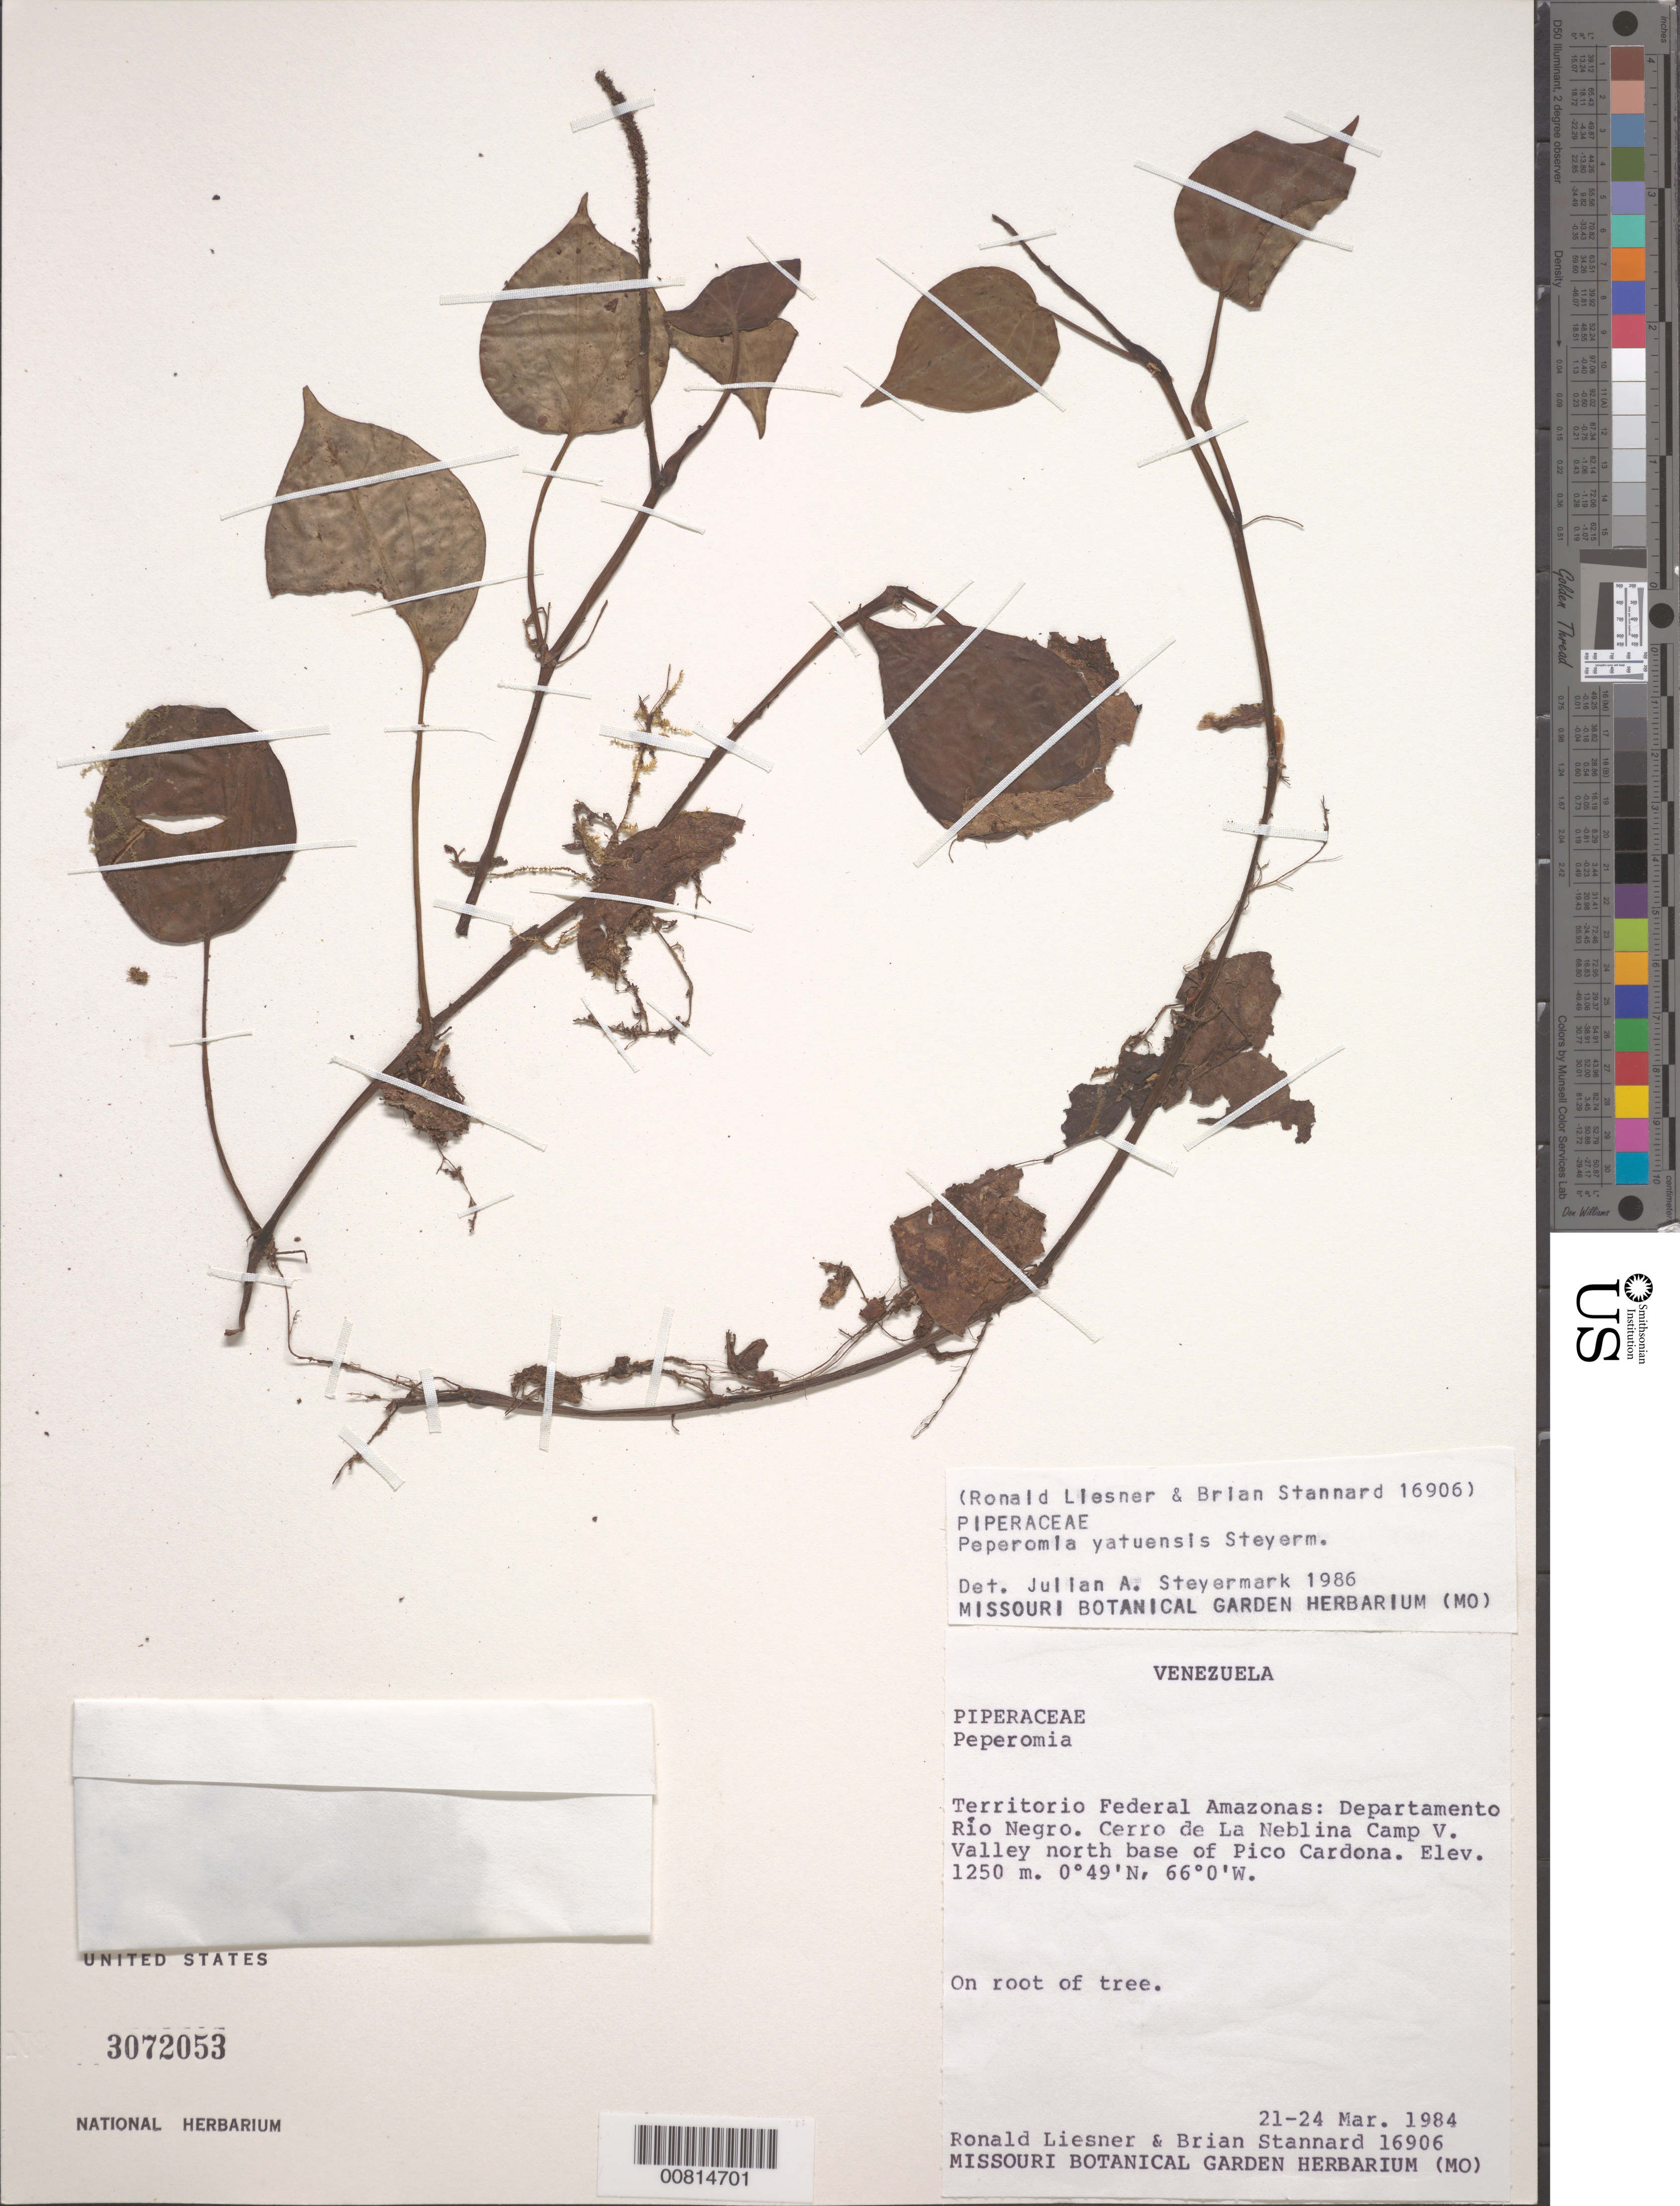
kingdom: Plantae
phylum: Tracheophyta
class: Magnoliopsida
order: Piperales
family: Piperaceae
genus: Peperomia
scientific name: Peperomia yatuensis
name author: Steyerm.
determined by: Steyermark, Julian A., (VEN)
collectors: R. L. Liesner & B. L. Stannard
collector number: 16906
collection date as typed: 21-Mar-84 to 24-Mar-84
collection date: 1984-03-21/1984-03-24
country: Venezuela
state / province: Amazonas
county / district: Río Negro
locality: Cerro de La Neblina Base Camp V, north base of Pico Cardona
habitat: Valley; on root of tree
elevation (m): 1250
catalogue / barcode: US 3072053